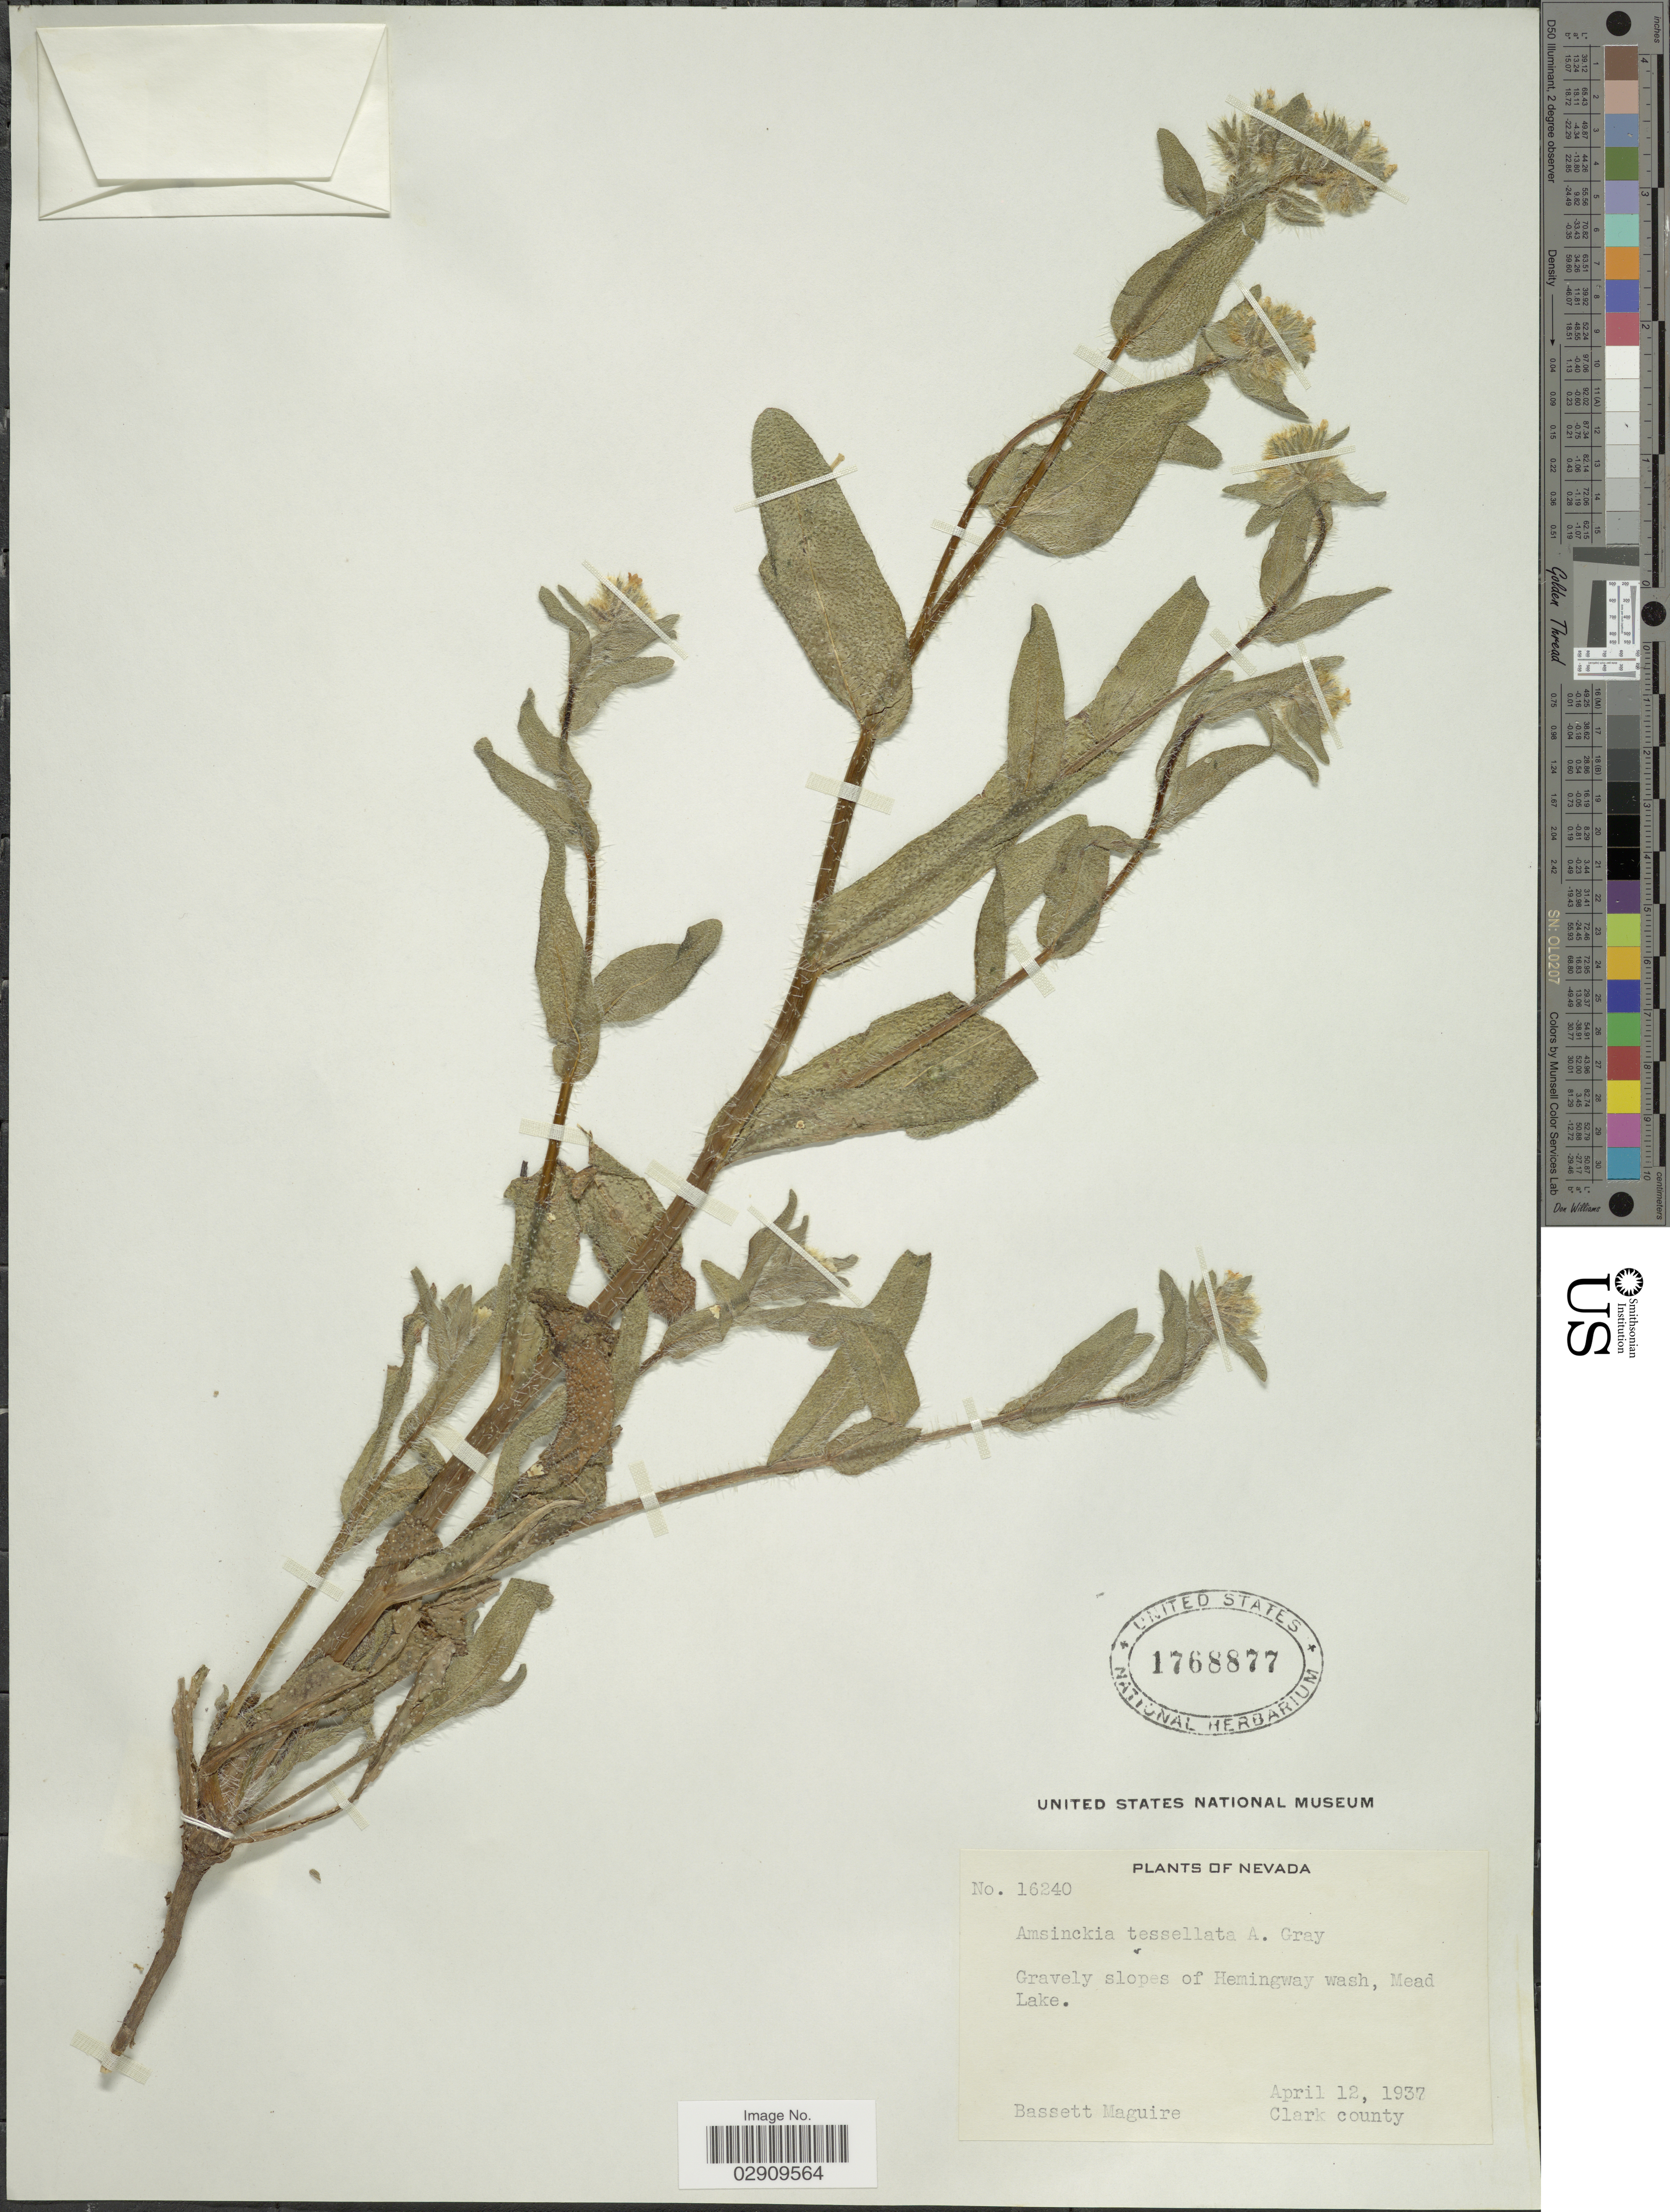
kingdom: Plantae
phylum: Tracheophyta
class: Magnoliopsida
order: Boraginales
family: Boraginaceae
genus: Amsinckia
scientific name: Amsinckia tessellata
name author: A. Gray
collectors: B. Maguire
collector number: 16240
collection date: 1937-04-12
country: United States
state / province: Nevada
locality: Gravelly slopes of Hemingway wash, Mead Lake. Clark County.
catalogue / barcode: US 1768877